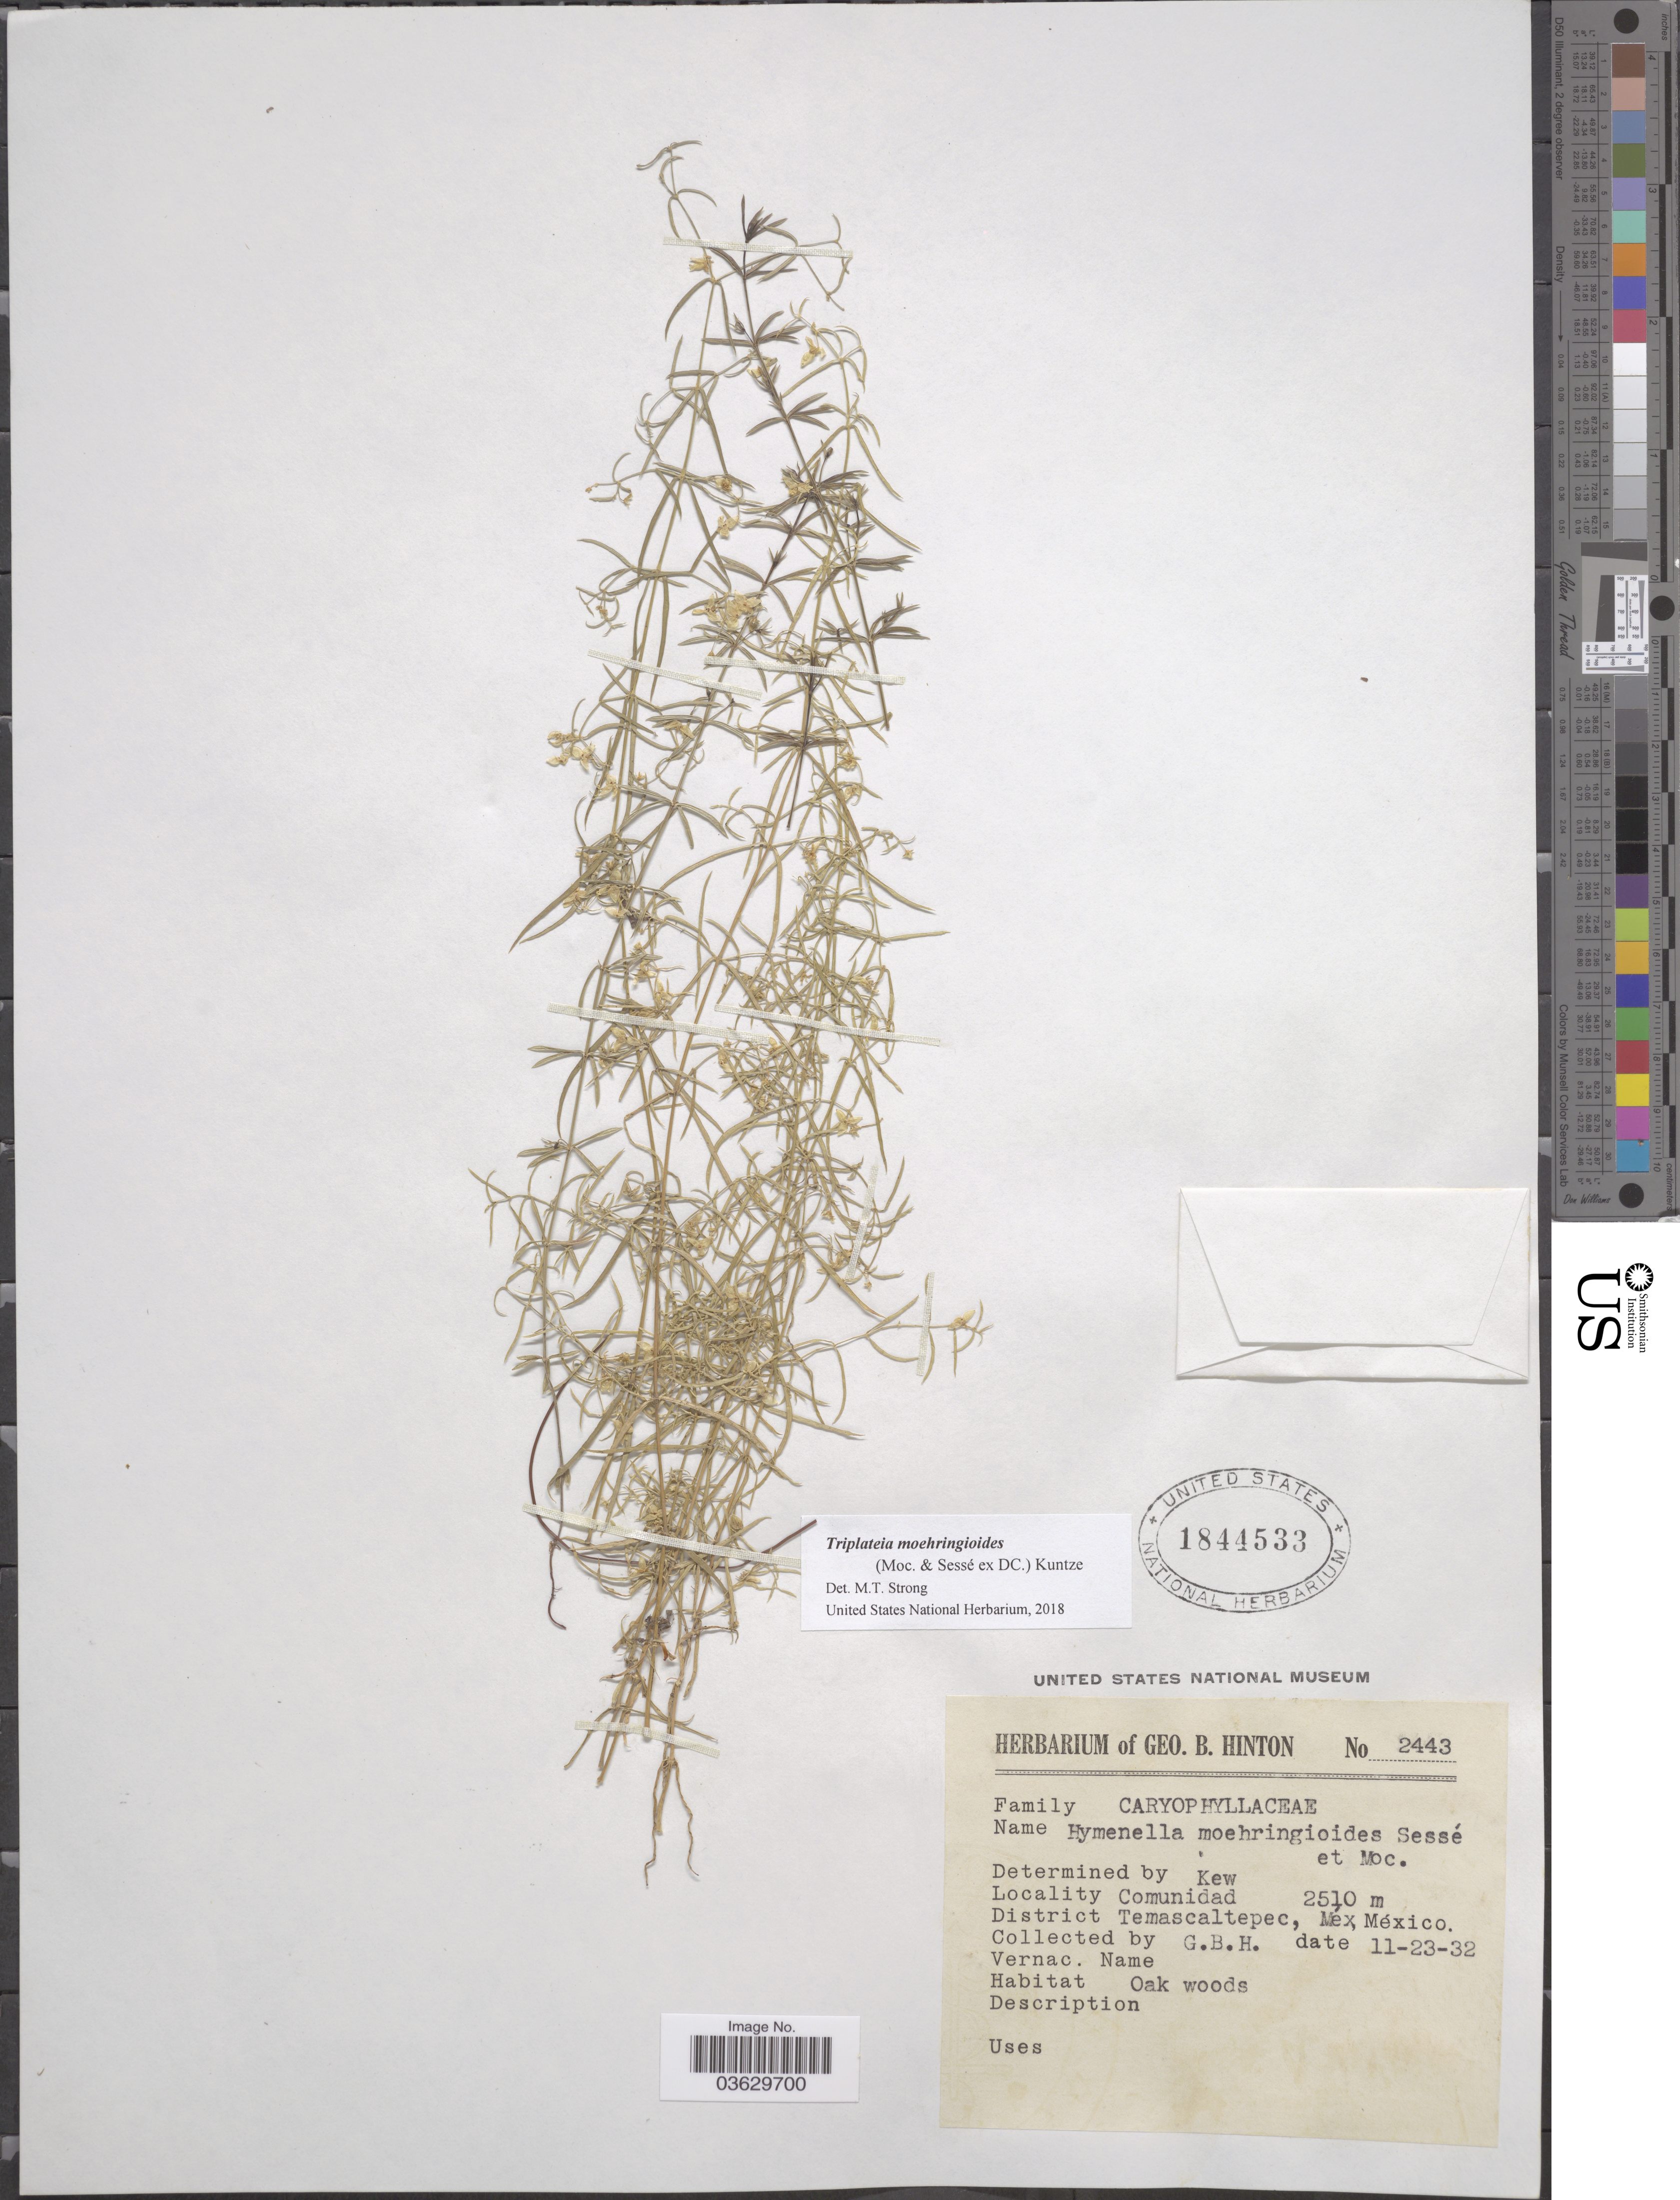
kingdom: Plantae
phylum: Tracheophyta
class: Magnoliopsida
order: Caryophyllales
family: Caryophyllaceae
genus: Triplateia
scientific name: Triplateia moehringiodes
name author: (DC.) Kuntze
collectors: G. B. Hinton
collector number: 2443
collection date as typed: Transcribed d/m/y: 23/11/32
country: Mexico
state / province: México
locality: District Temascaltepec.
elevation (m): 2510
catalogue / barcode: US 1844533